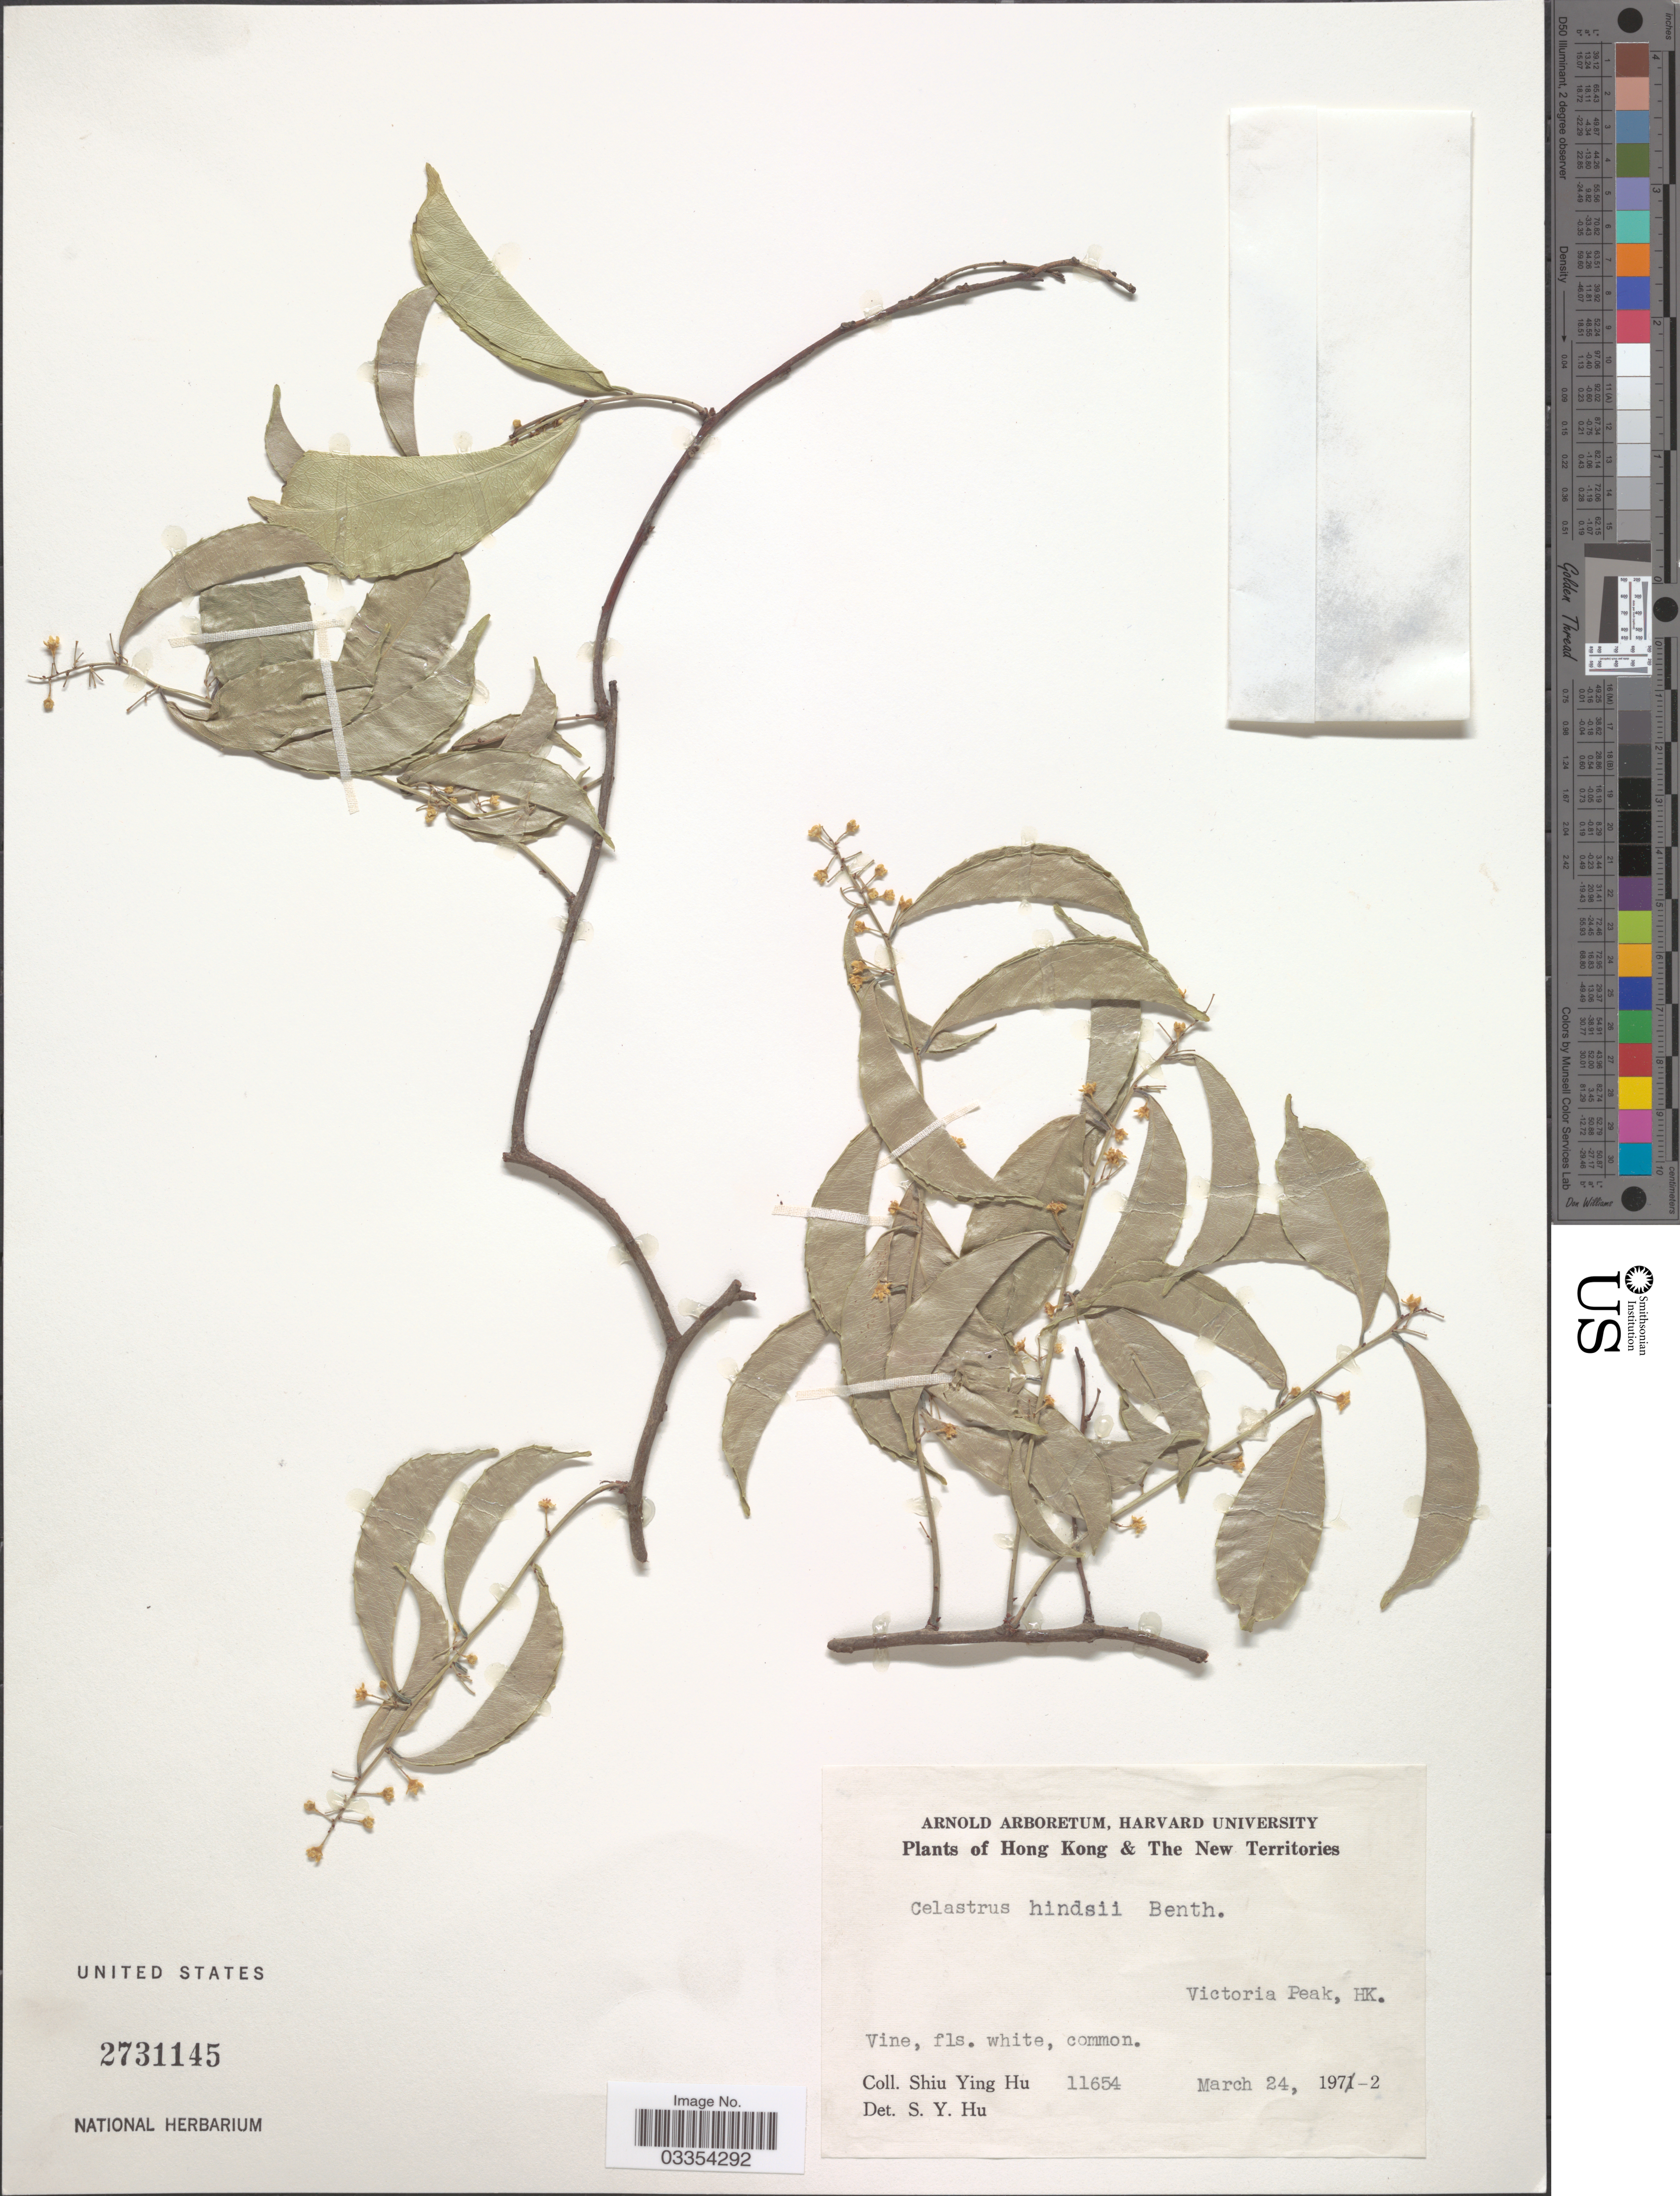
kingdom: Plantae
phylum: Tracheophyta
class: Magnoliopsida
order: Celastrales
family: Celastraceae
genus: Celastrus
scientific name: Celastrus hindsii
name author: Benth.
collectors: S. Y. Hu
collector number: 11654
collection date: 1972-03-24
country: China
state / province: Hong Kong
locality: Hong Kong & The New Territories. Victoria Peak, HK.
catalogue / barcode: US 2731145